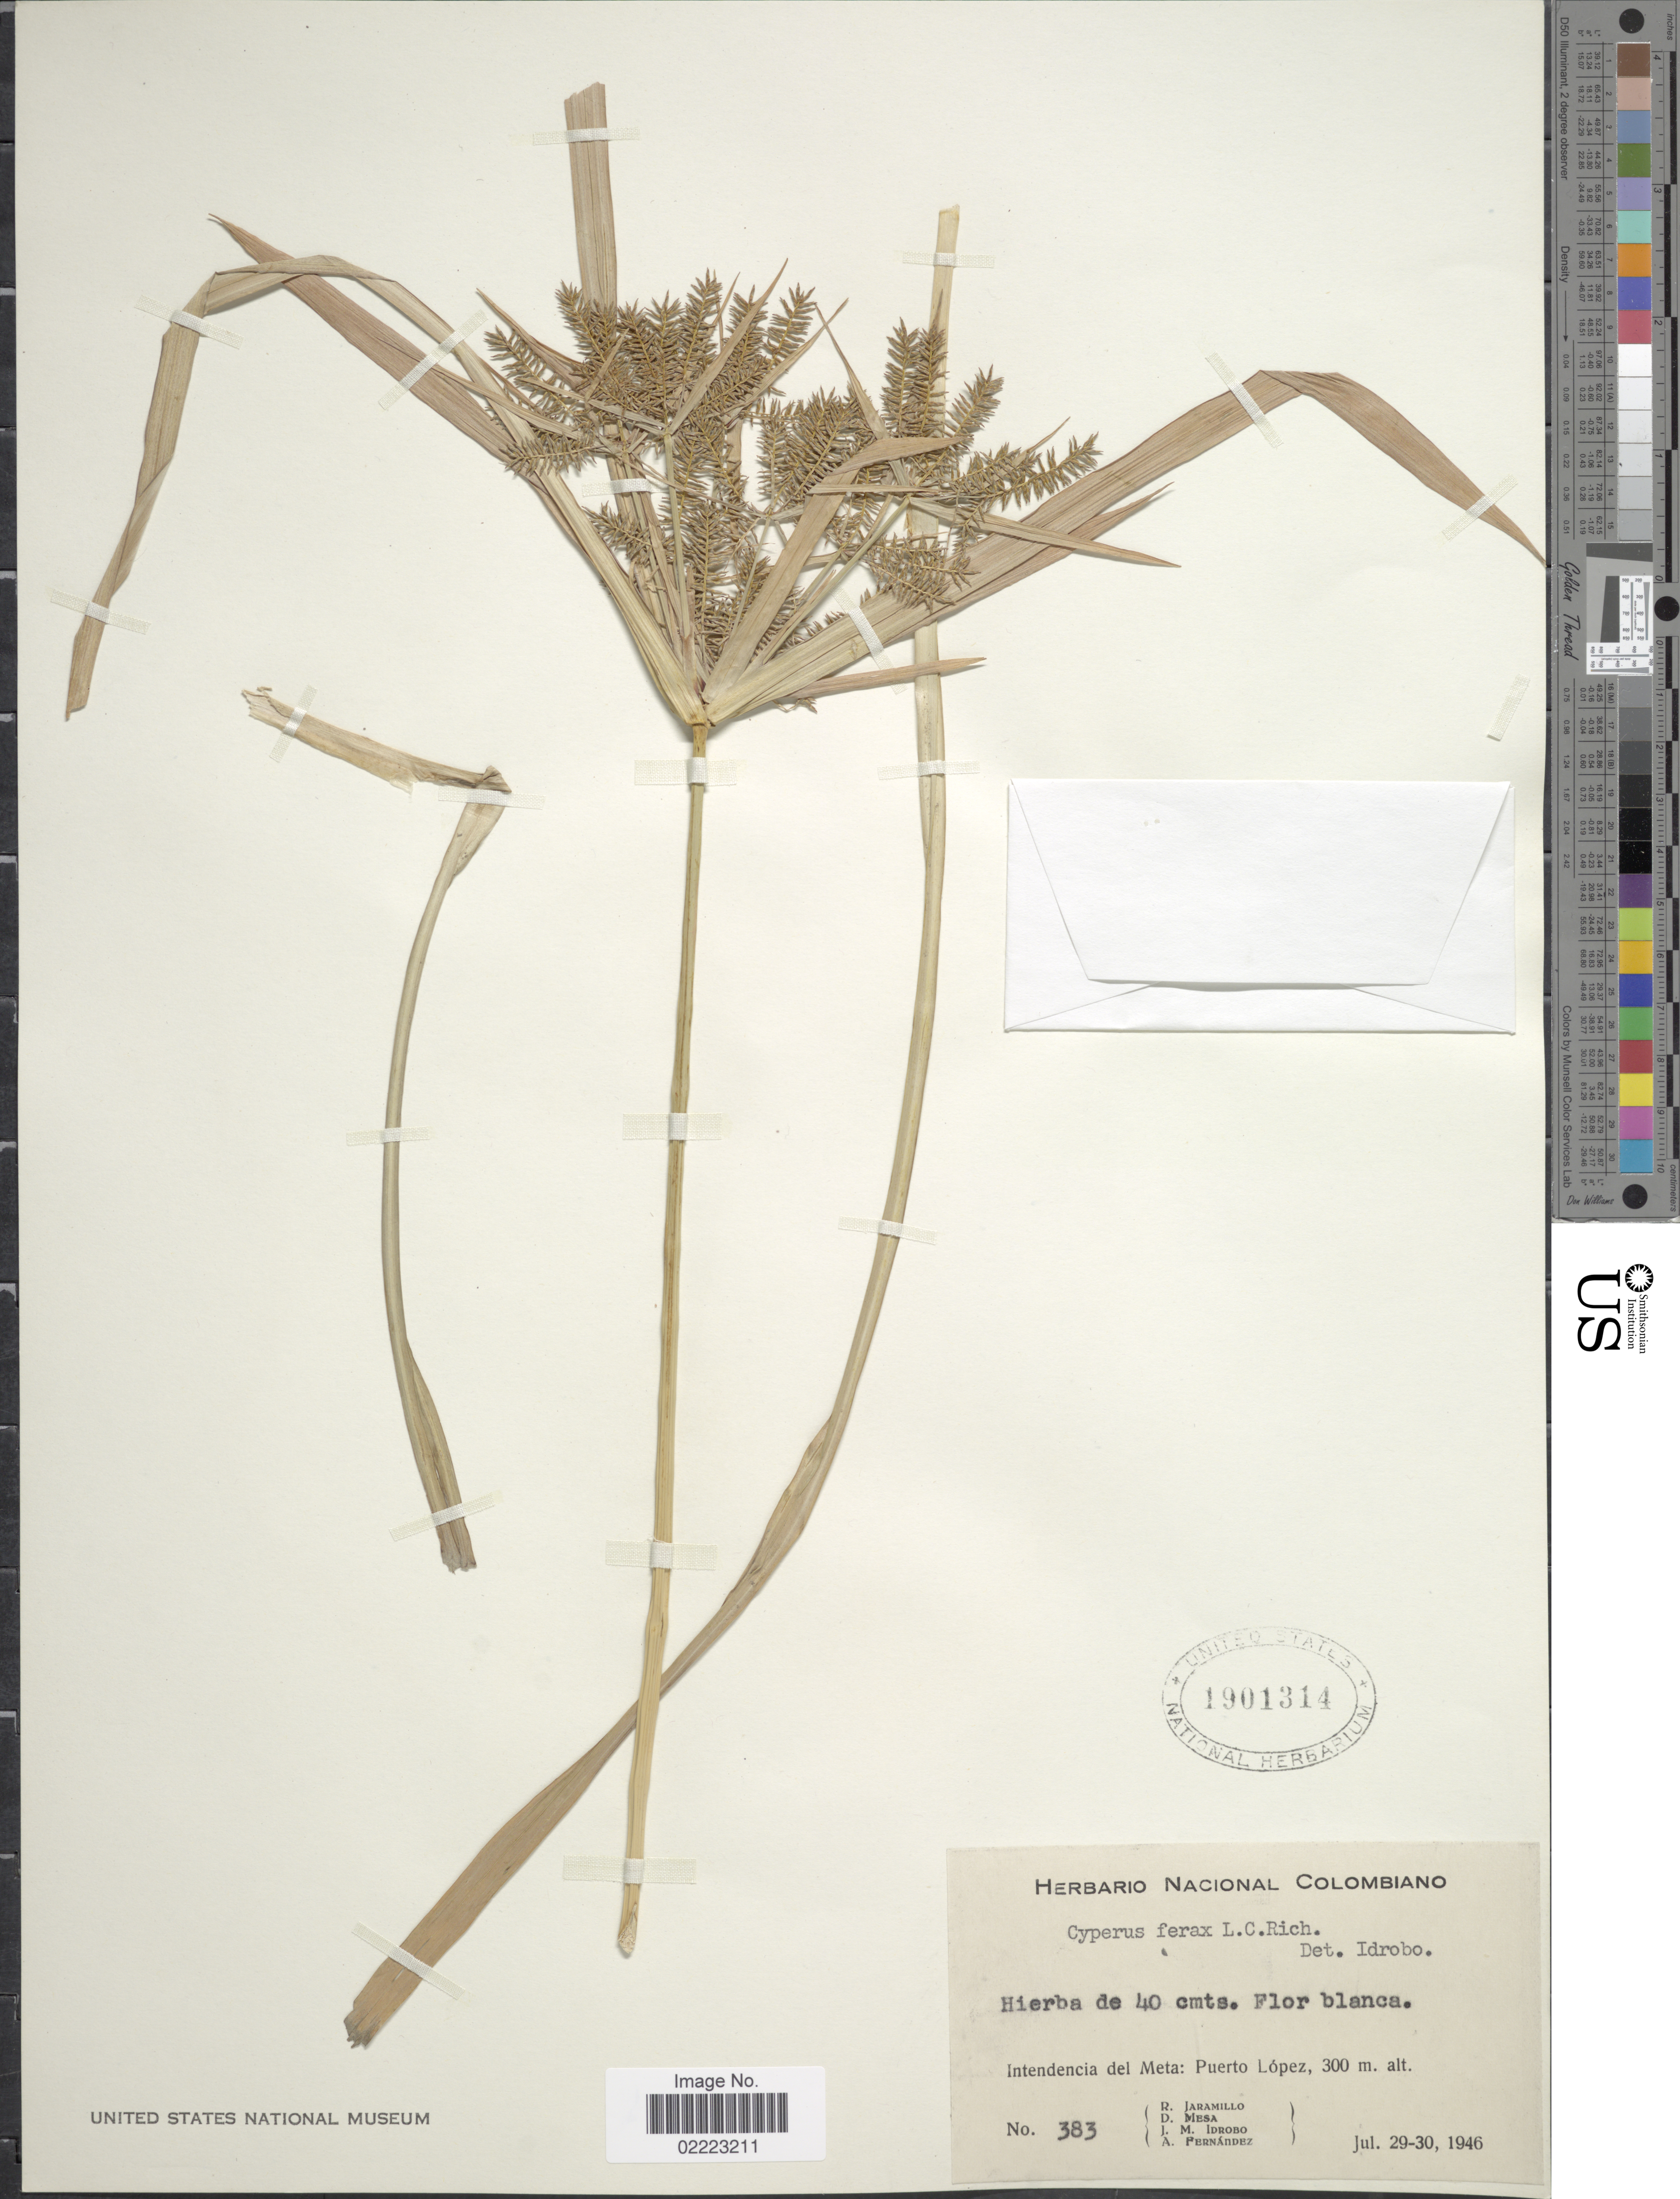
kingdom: Plantae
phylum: Tracheophyta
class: Liliopsida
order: Poales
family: Cyperaceae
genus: Cyperus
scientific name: Cyperus odoratus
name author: L.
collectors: R. Jaramillo M., D. Mesa, J. M. Idrobo & A. Fernandez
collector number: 383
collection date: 1946-07-29/1946-07-30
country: Colombia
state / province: Meta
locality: Intendencia del Meta: Puerto López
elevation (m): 300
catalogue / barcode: US 1901314